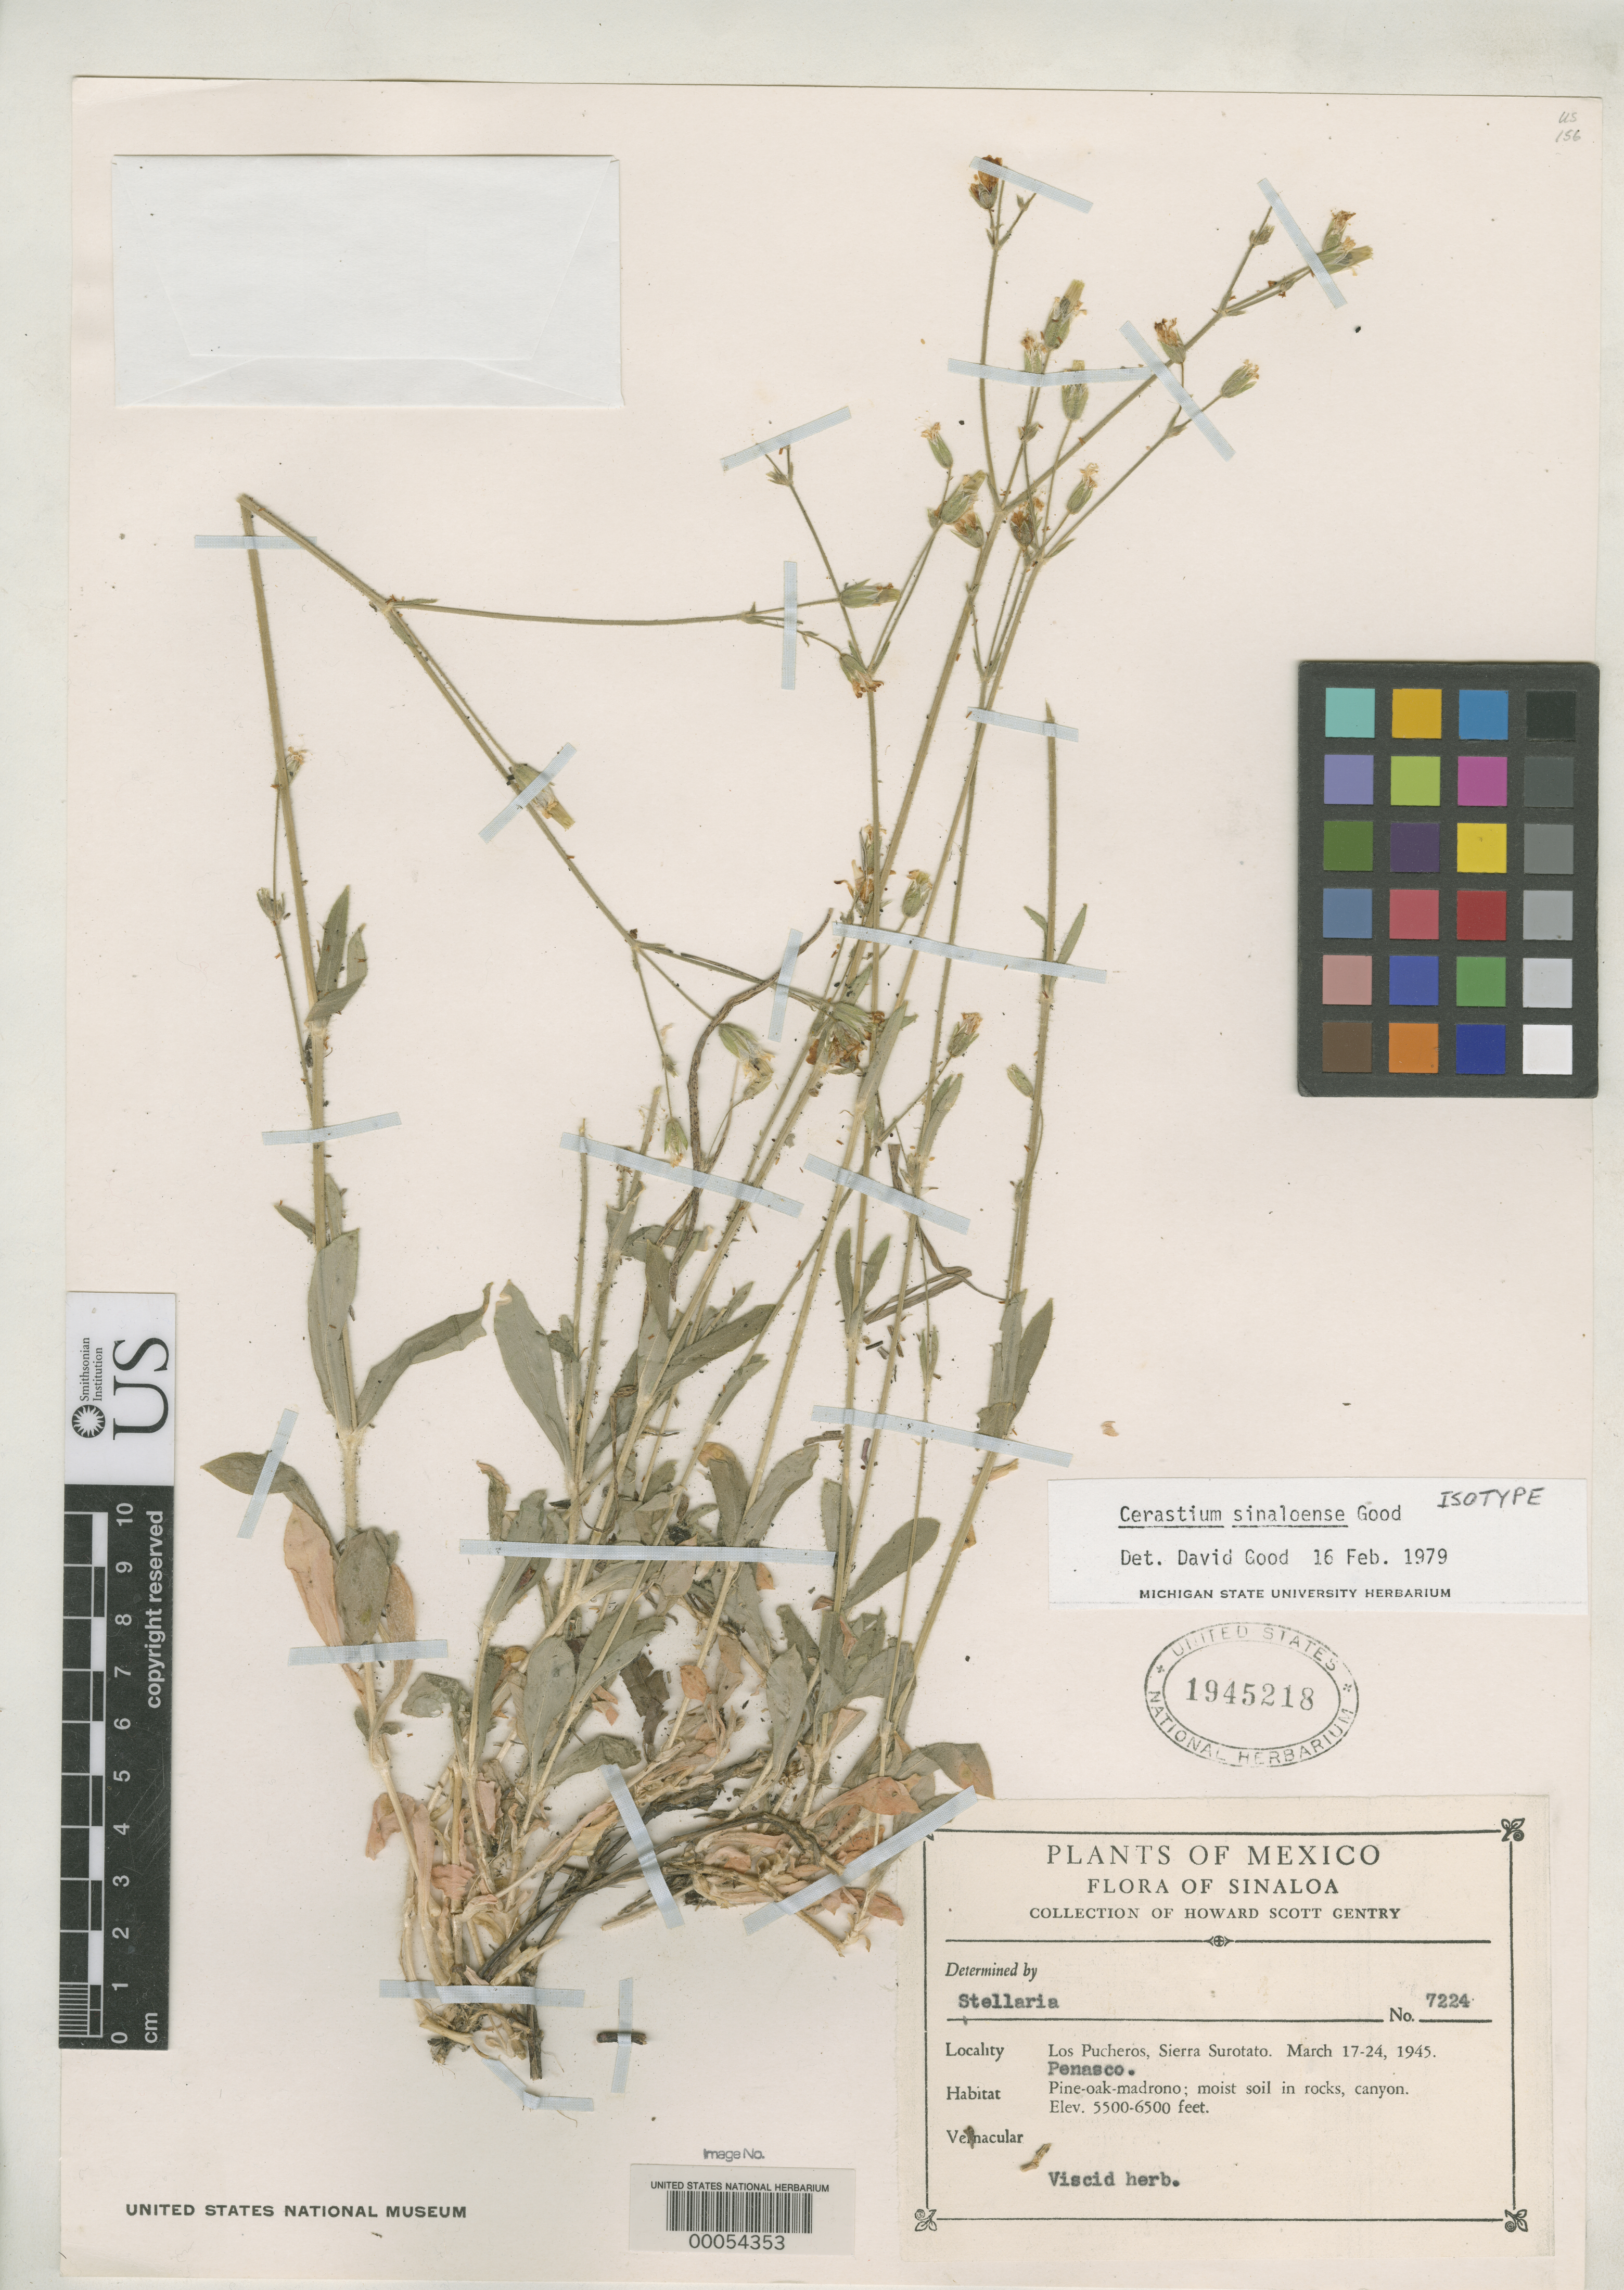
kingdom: Plantae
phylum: Tracheophyta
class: Magnoliopsida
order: Caryophyllales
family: Caryophyllaceae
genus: Cerastium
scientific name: Cerastium sinaloense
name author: D.A. Good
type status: Isotype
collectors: H. S. Gentry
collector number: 7224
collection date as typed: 17 Mar 1945 to 24 Mar 1945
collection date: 1945-03-17/1945-03-24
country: Mexico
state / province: Sinaloa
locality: Los Pucheros, Sierra Surotato, Penasco.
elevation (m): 1676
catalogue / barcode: US 1945218